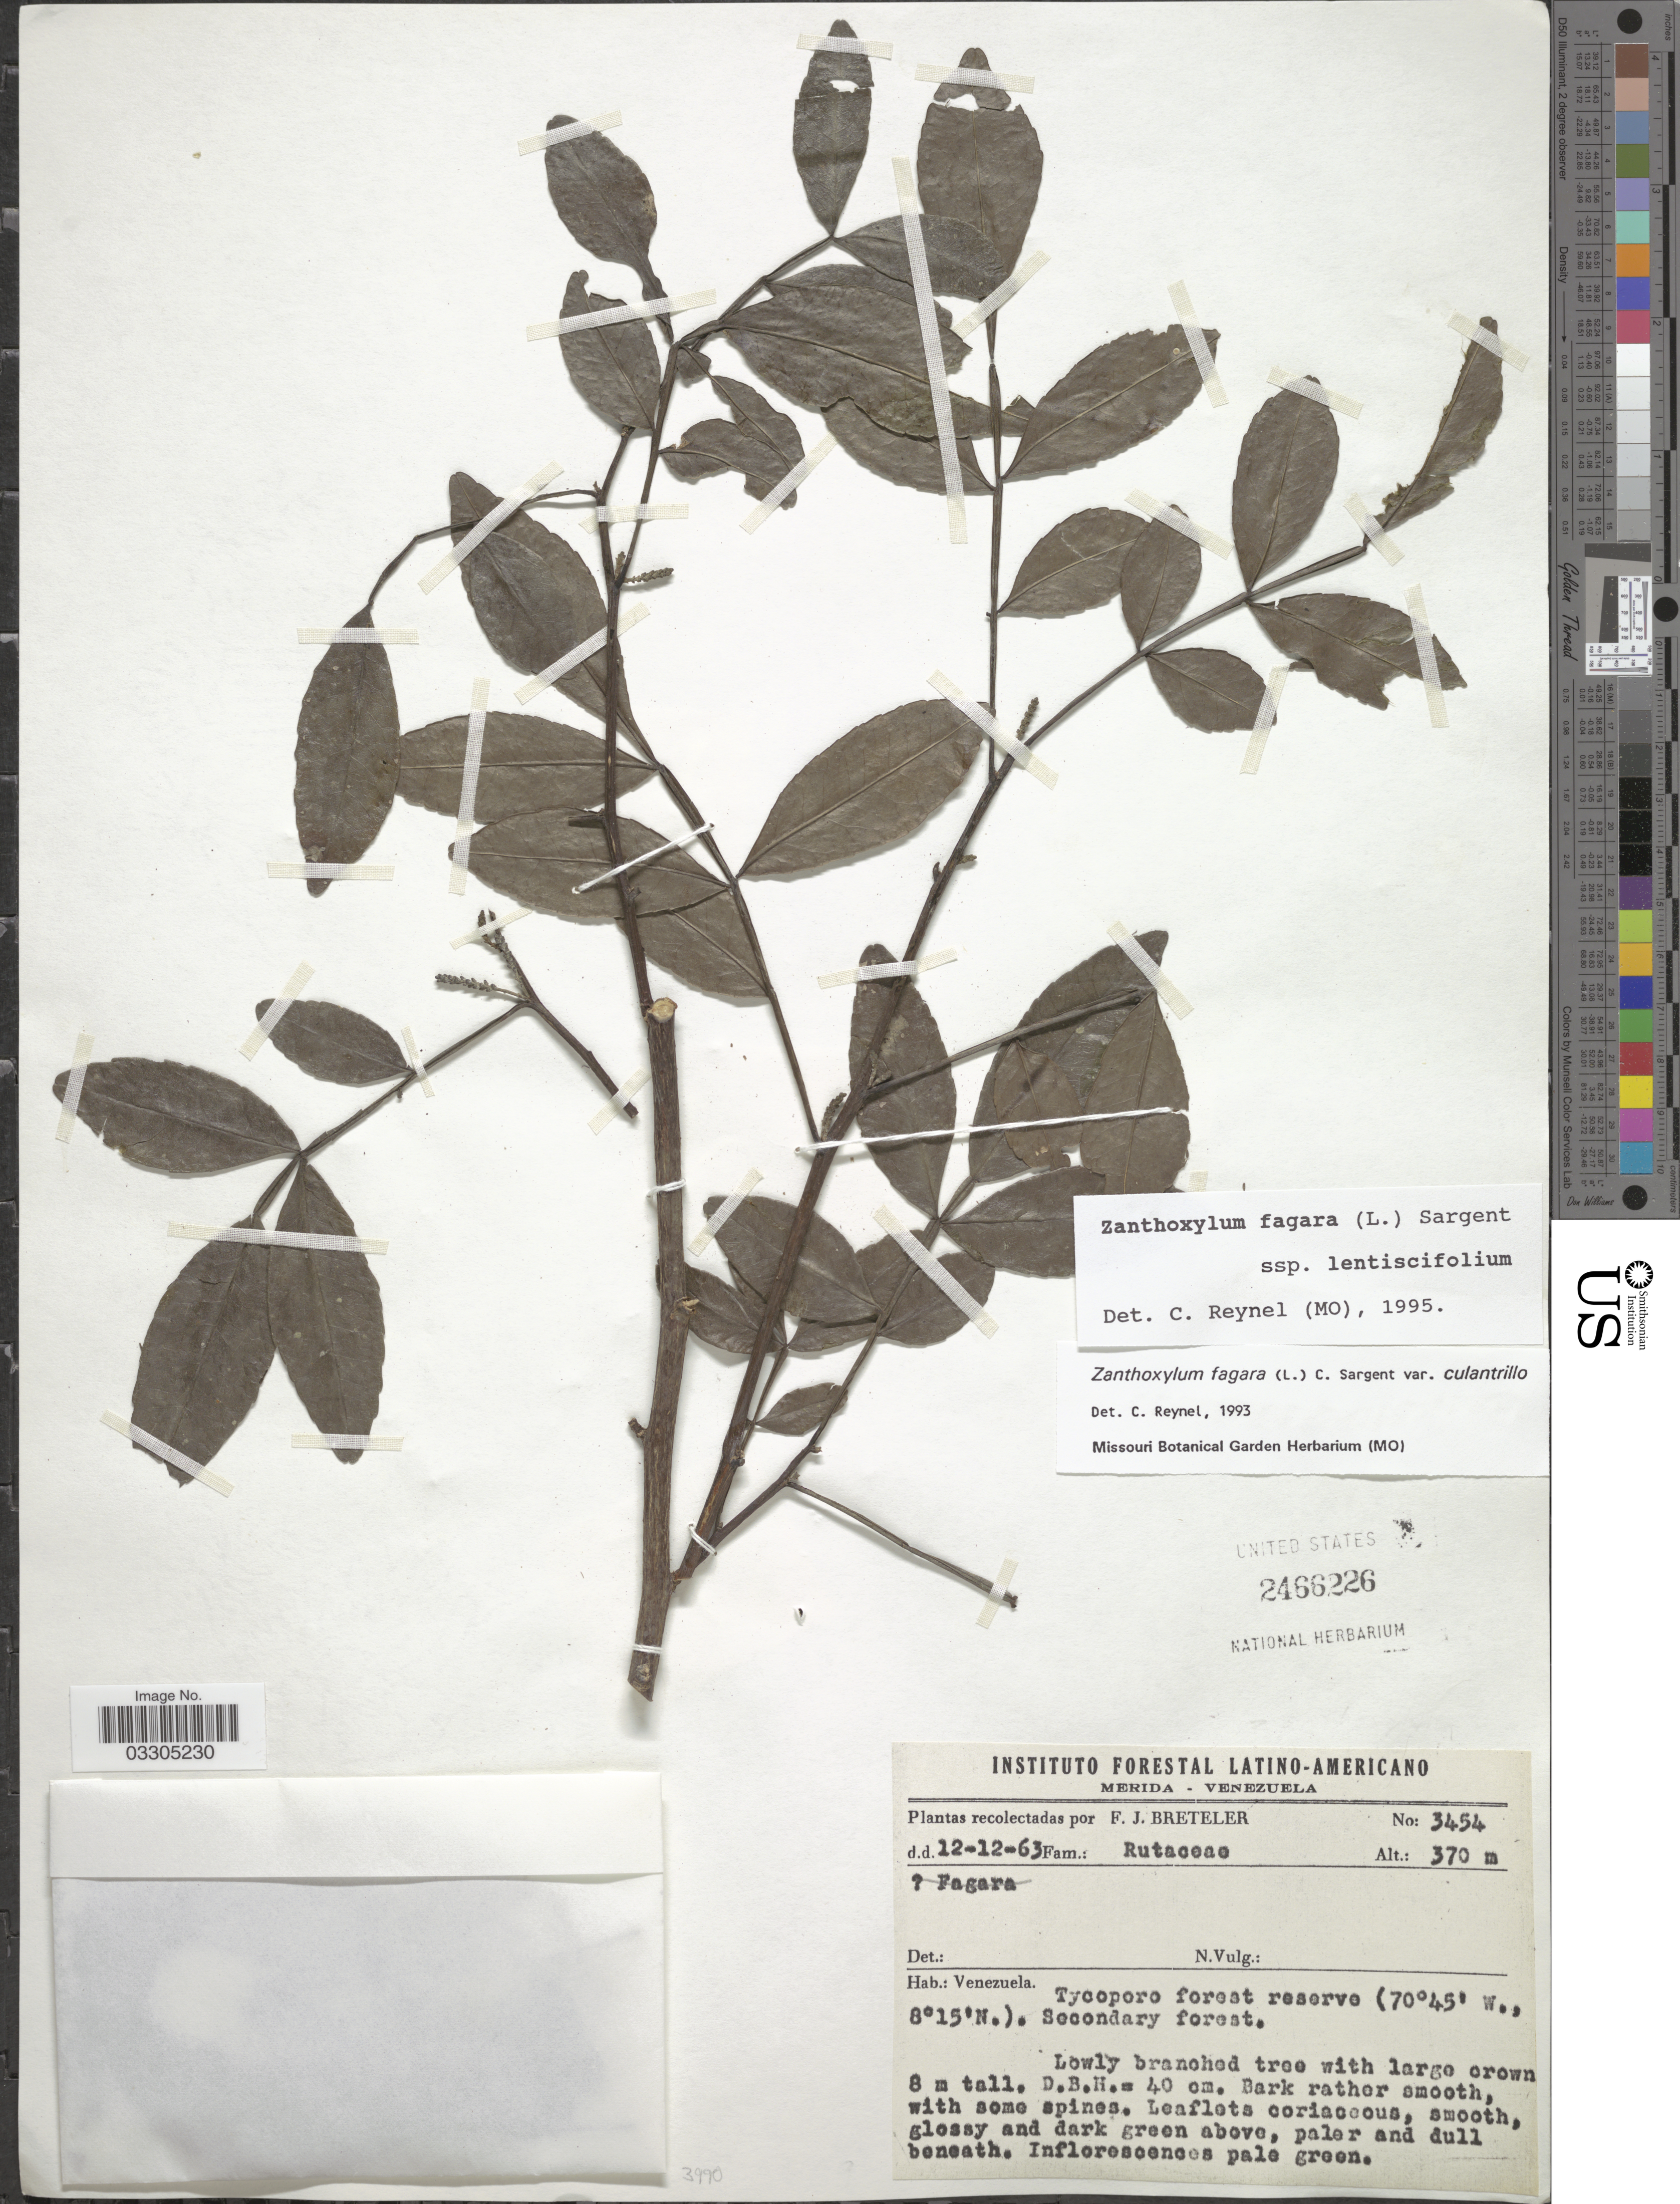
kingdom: Plantae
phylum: Tracheophyta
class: Magnoliopsida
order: Sapindales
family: Rutaceae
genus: Zanthoxylum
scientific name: Zanthoxylum culantrillo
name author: Kunth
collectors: F. J. Breteler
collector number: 3454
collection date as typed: Transcribed d/m/y: 12/12/63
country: Venezuela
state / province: Mérida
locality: Tycoporo forest reserve.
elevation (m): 370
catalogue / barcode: US 2466226